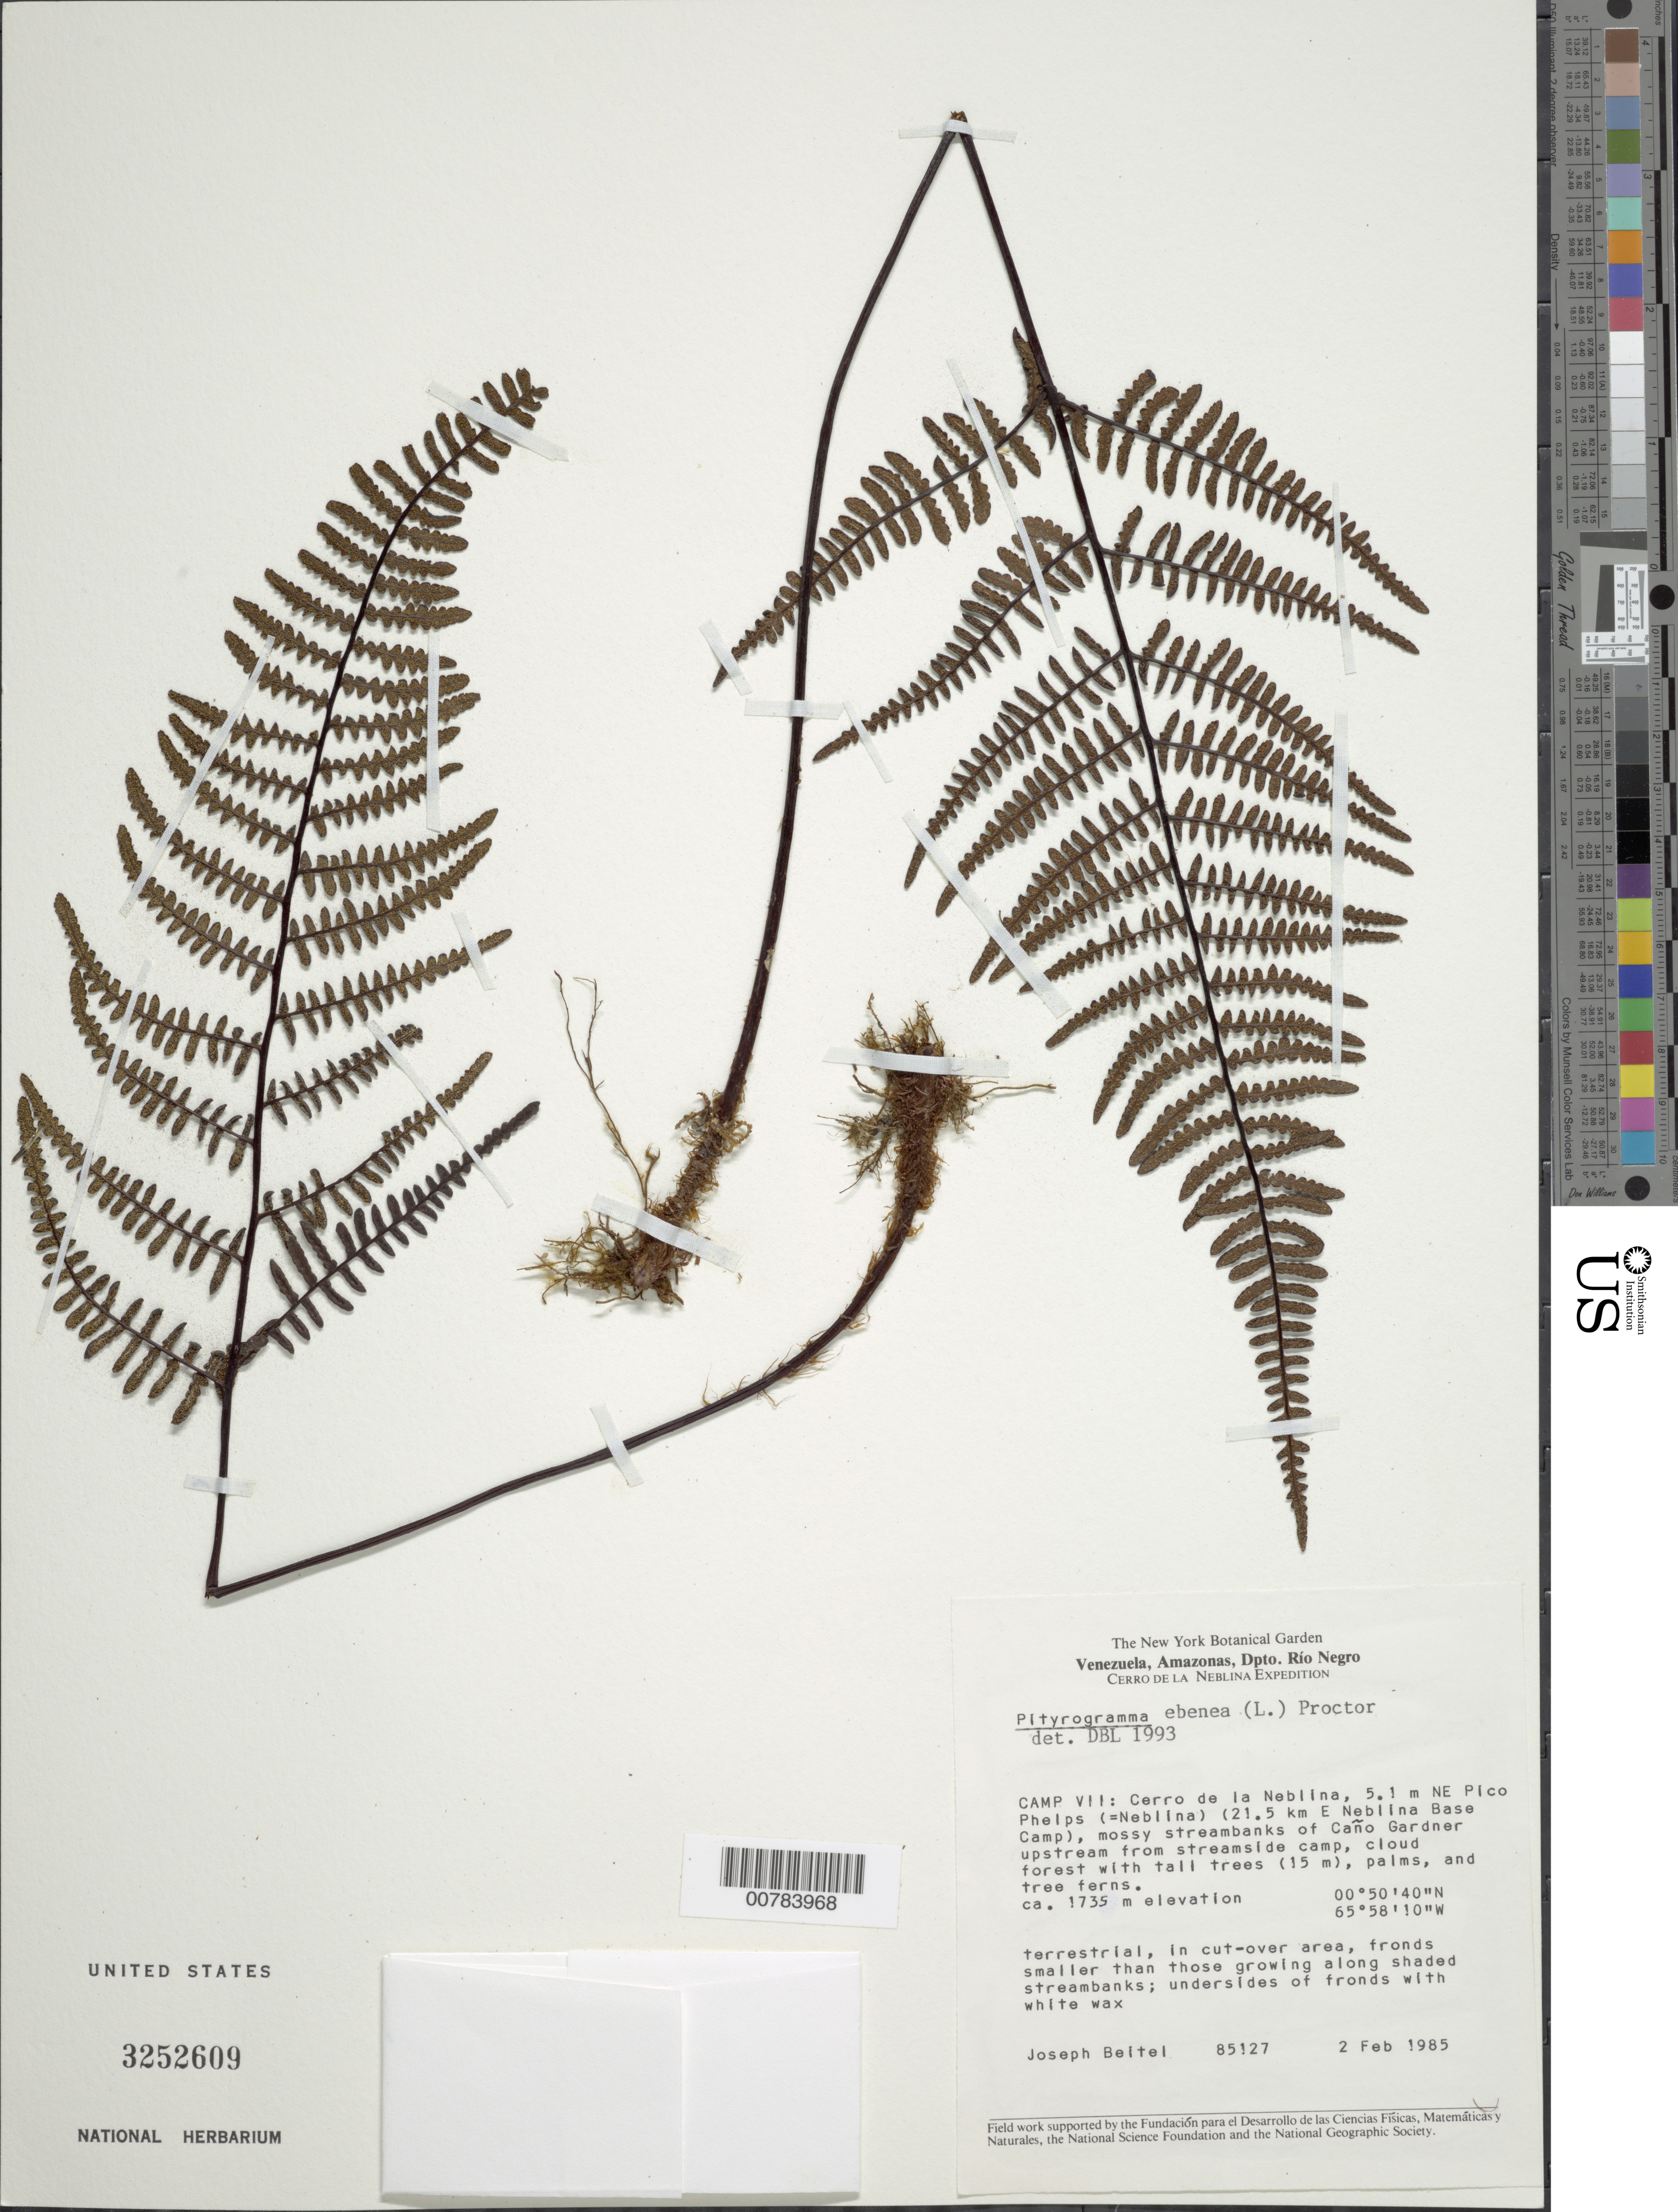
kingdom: Plantae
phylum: Tracheophyta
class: Polypodiopsida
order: Polypodiales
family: Pteridaceae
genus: Pityrogramma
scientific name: Pityrogramma tartarea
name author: (Cav.) Maxon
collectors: J. M. Beitel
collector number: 85127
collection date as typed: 2-Feb-85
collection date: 1985-02-02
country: Venezuela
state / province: Amazonas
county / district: Río Negro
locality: Cerro de la Neblina, Camp VII, 5.1 km NE Pico Phelps (=Neblina), 21.5 km E Neblina Base Camp, E side of Caño Gardner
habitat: Mossy streambanks, cloud forest with tall trees, palms, and tree ferns; in cut-over area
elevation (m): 1735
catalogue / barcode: US 3252609